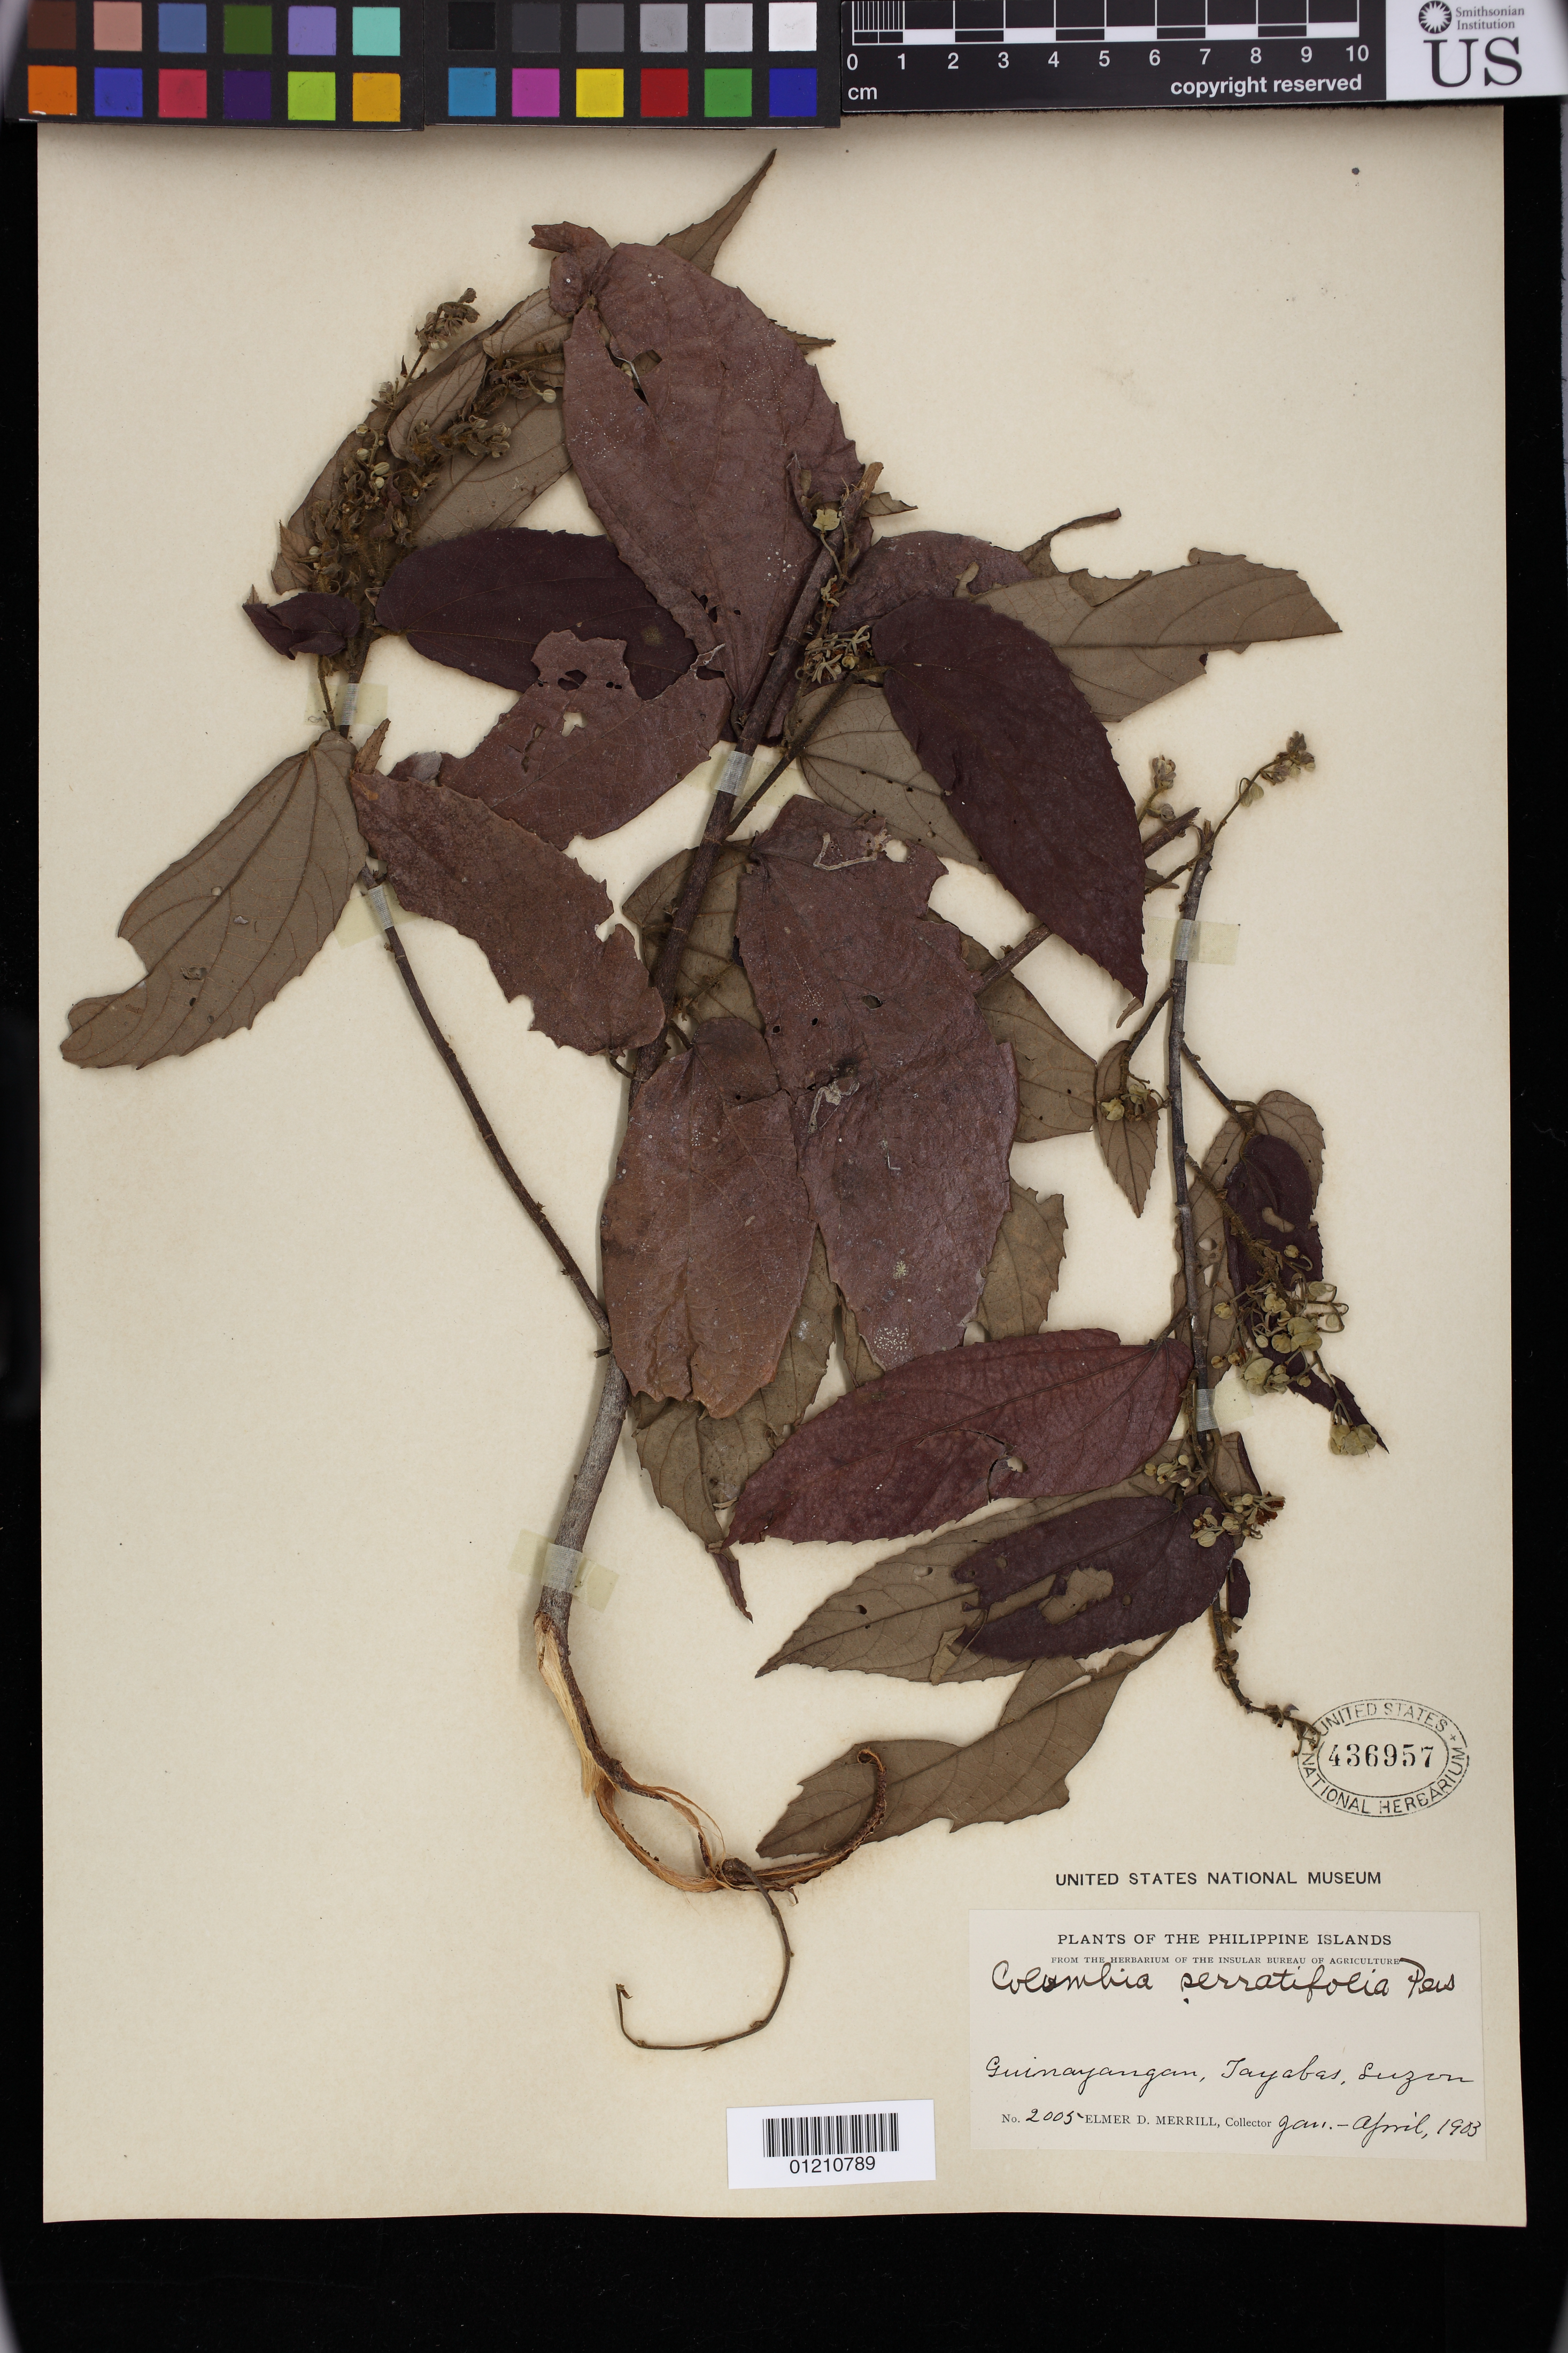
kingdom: Plantae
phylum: Tracheophyta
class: Magnoliopsida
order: Malvales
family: Malvaceae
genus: Colona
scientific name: Colona serratifolia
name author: Cav.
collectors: E. D. Merrill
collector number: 2005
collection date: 1903-01/1903-04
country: Philippines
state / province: Calabarzon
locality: Quinayangan, Tayabas, Luzon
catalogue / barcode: US 436957